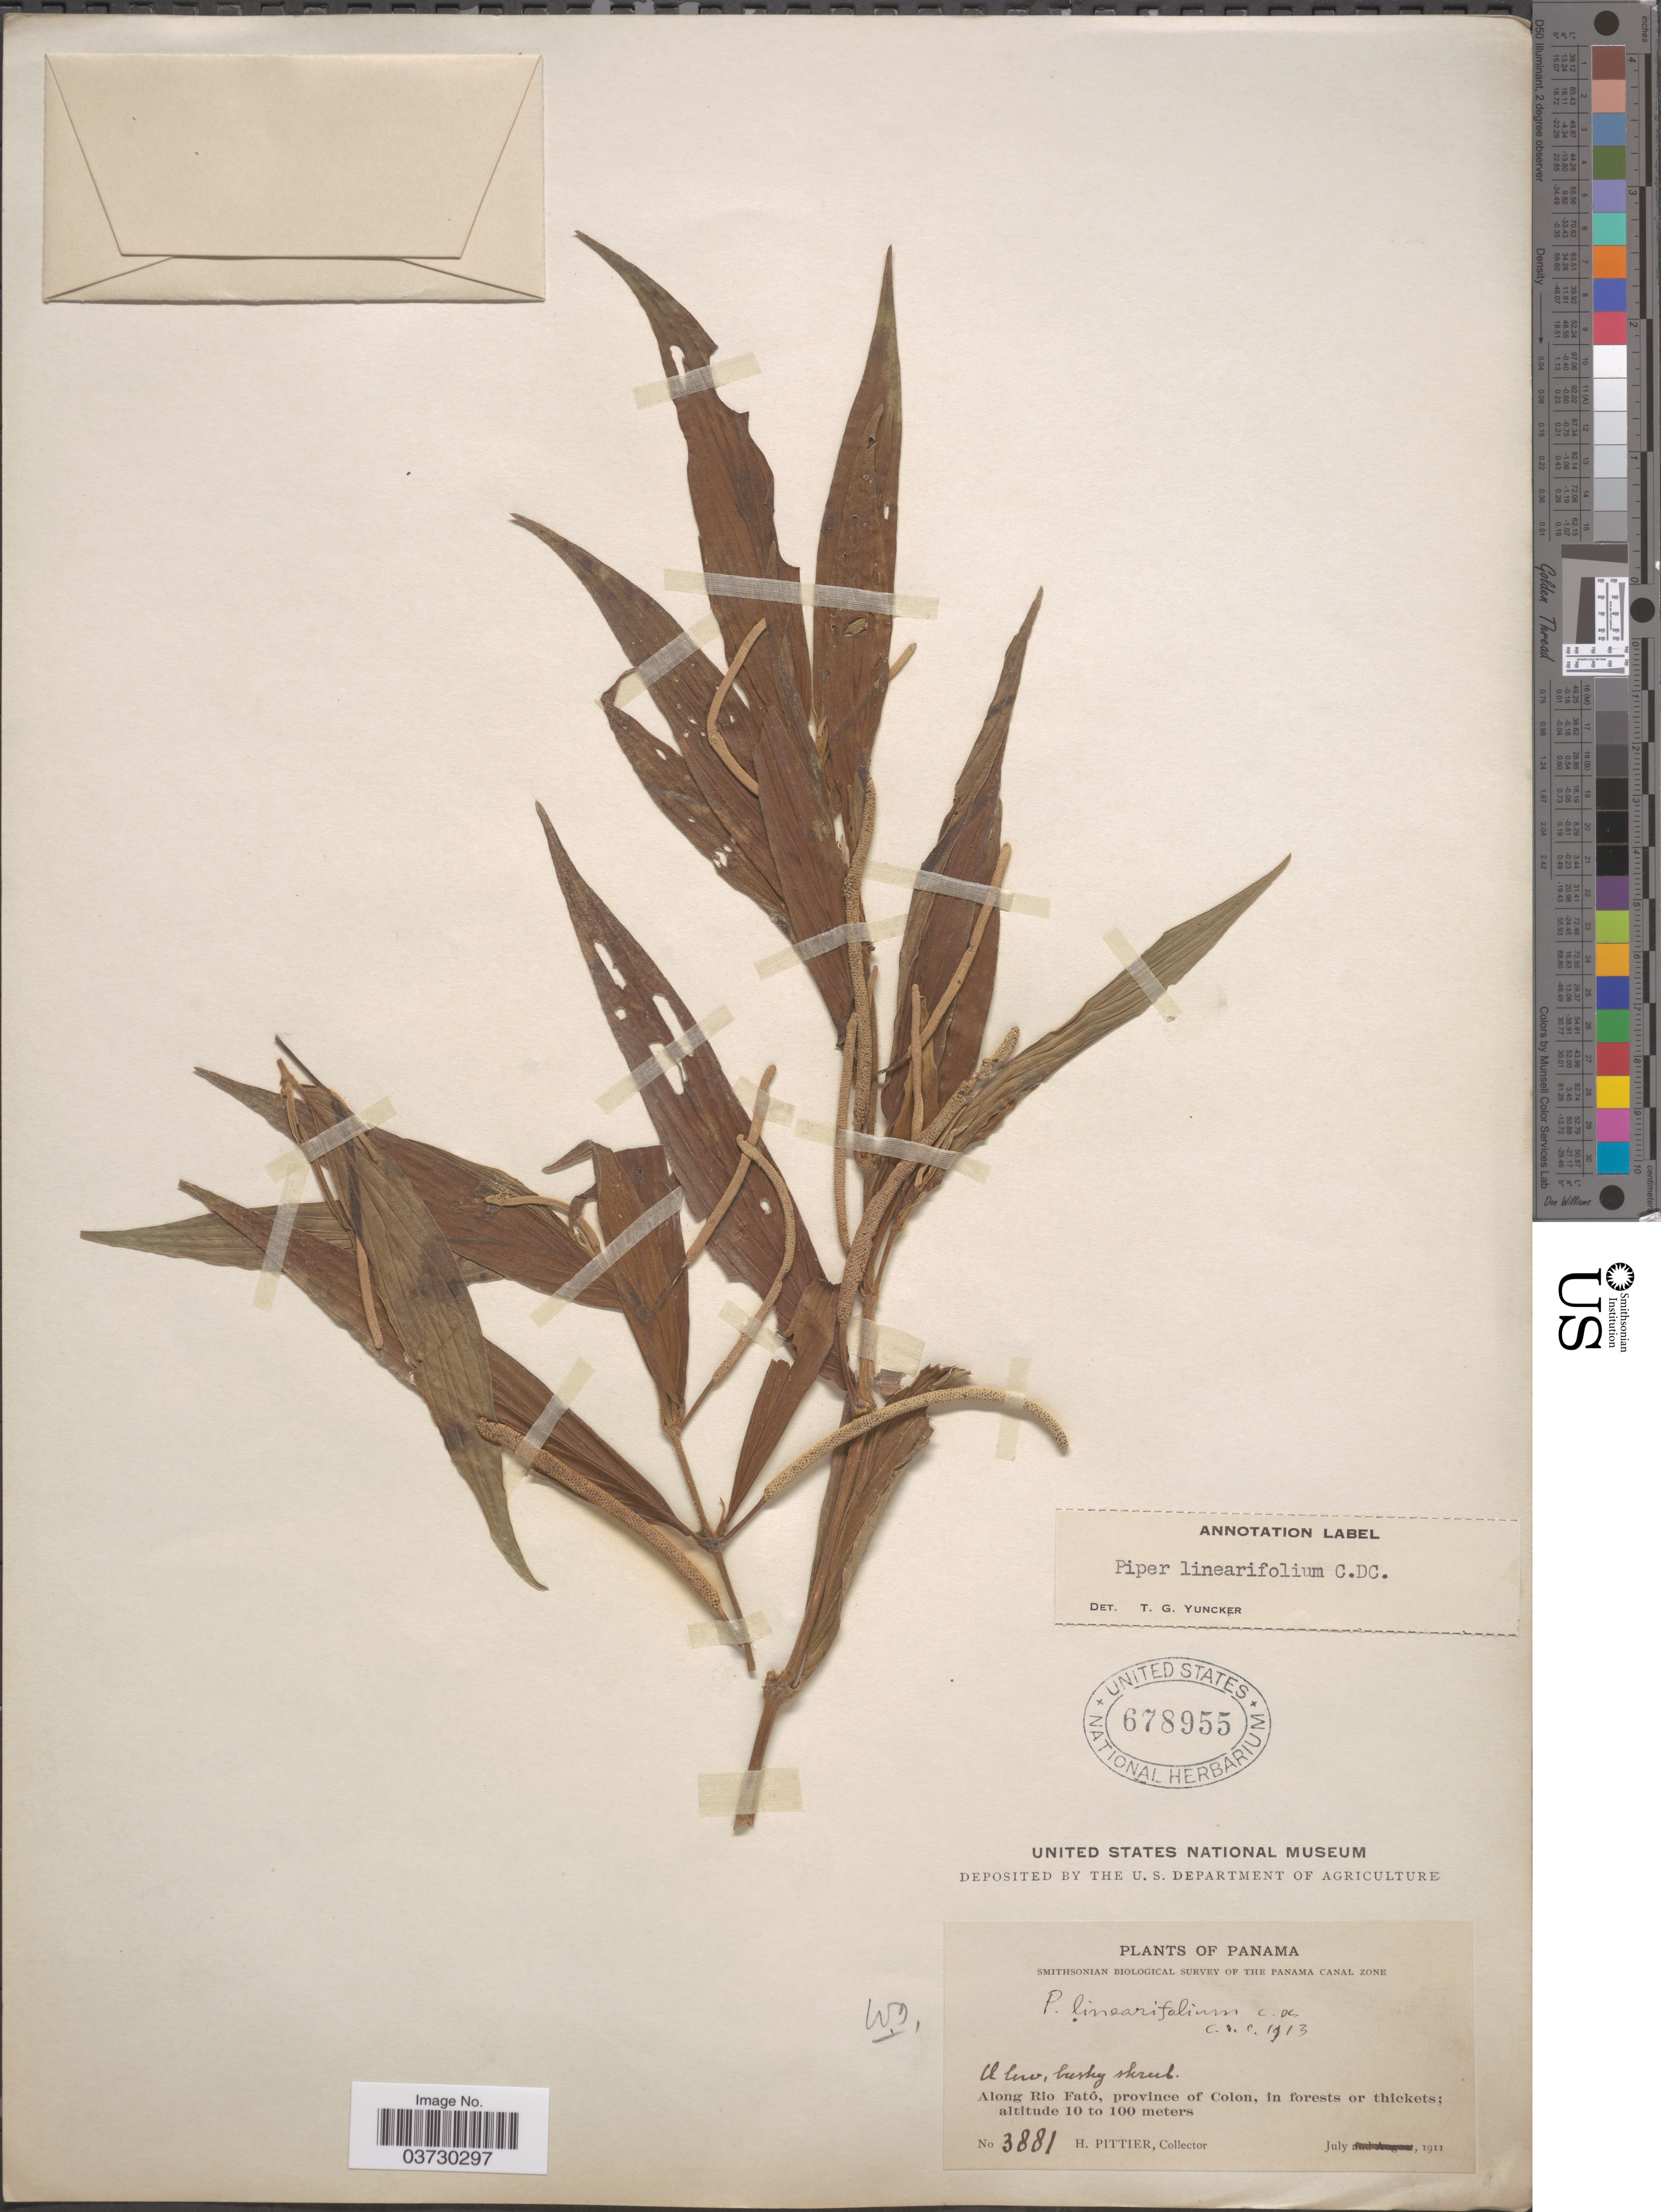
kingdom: Plantae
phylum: Tracheophyta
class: Magnoliopsida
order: Piperales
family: Piperaceae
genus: Piper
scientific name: Piper linearifolium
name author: C. DC.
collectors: H. F. Pittier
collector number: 3881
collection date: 1911-07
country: Panama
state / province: Colón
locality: Along Rio Fató.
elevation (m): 10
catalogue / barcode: US 678955